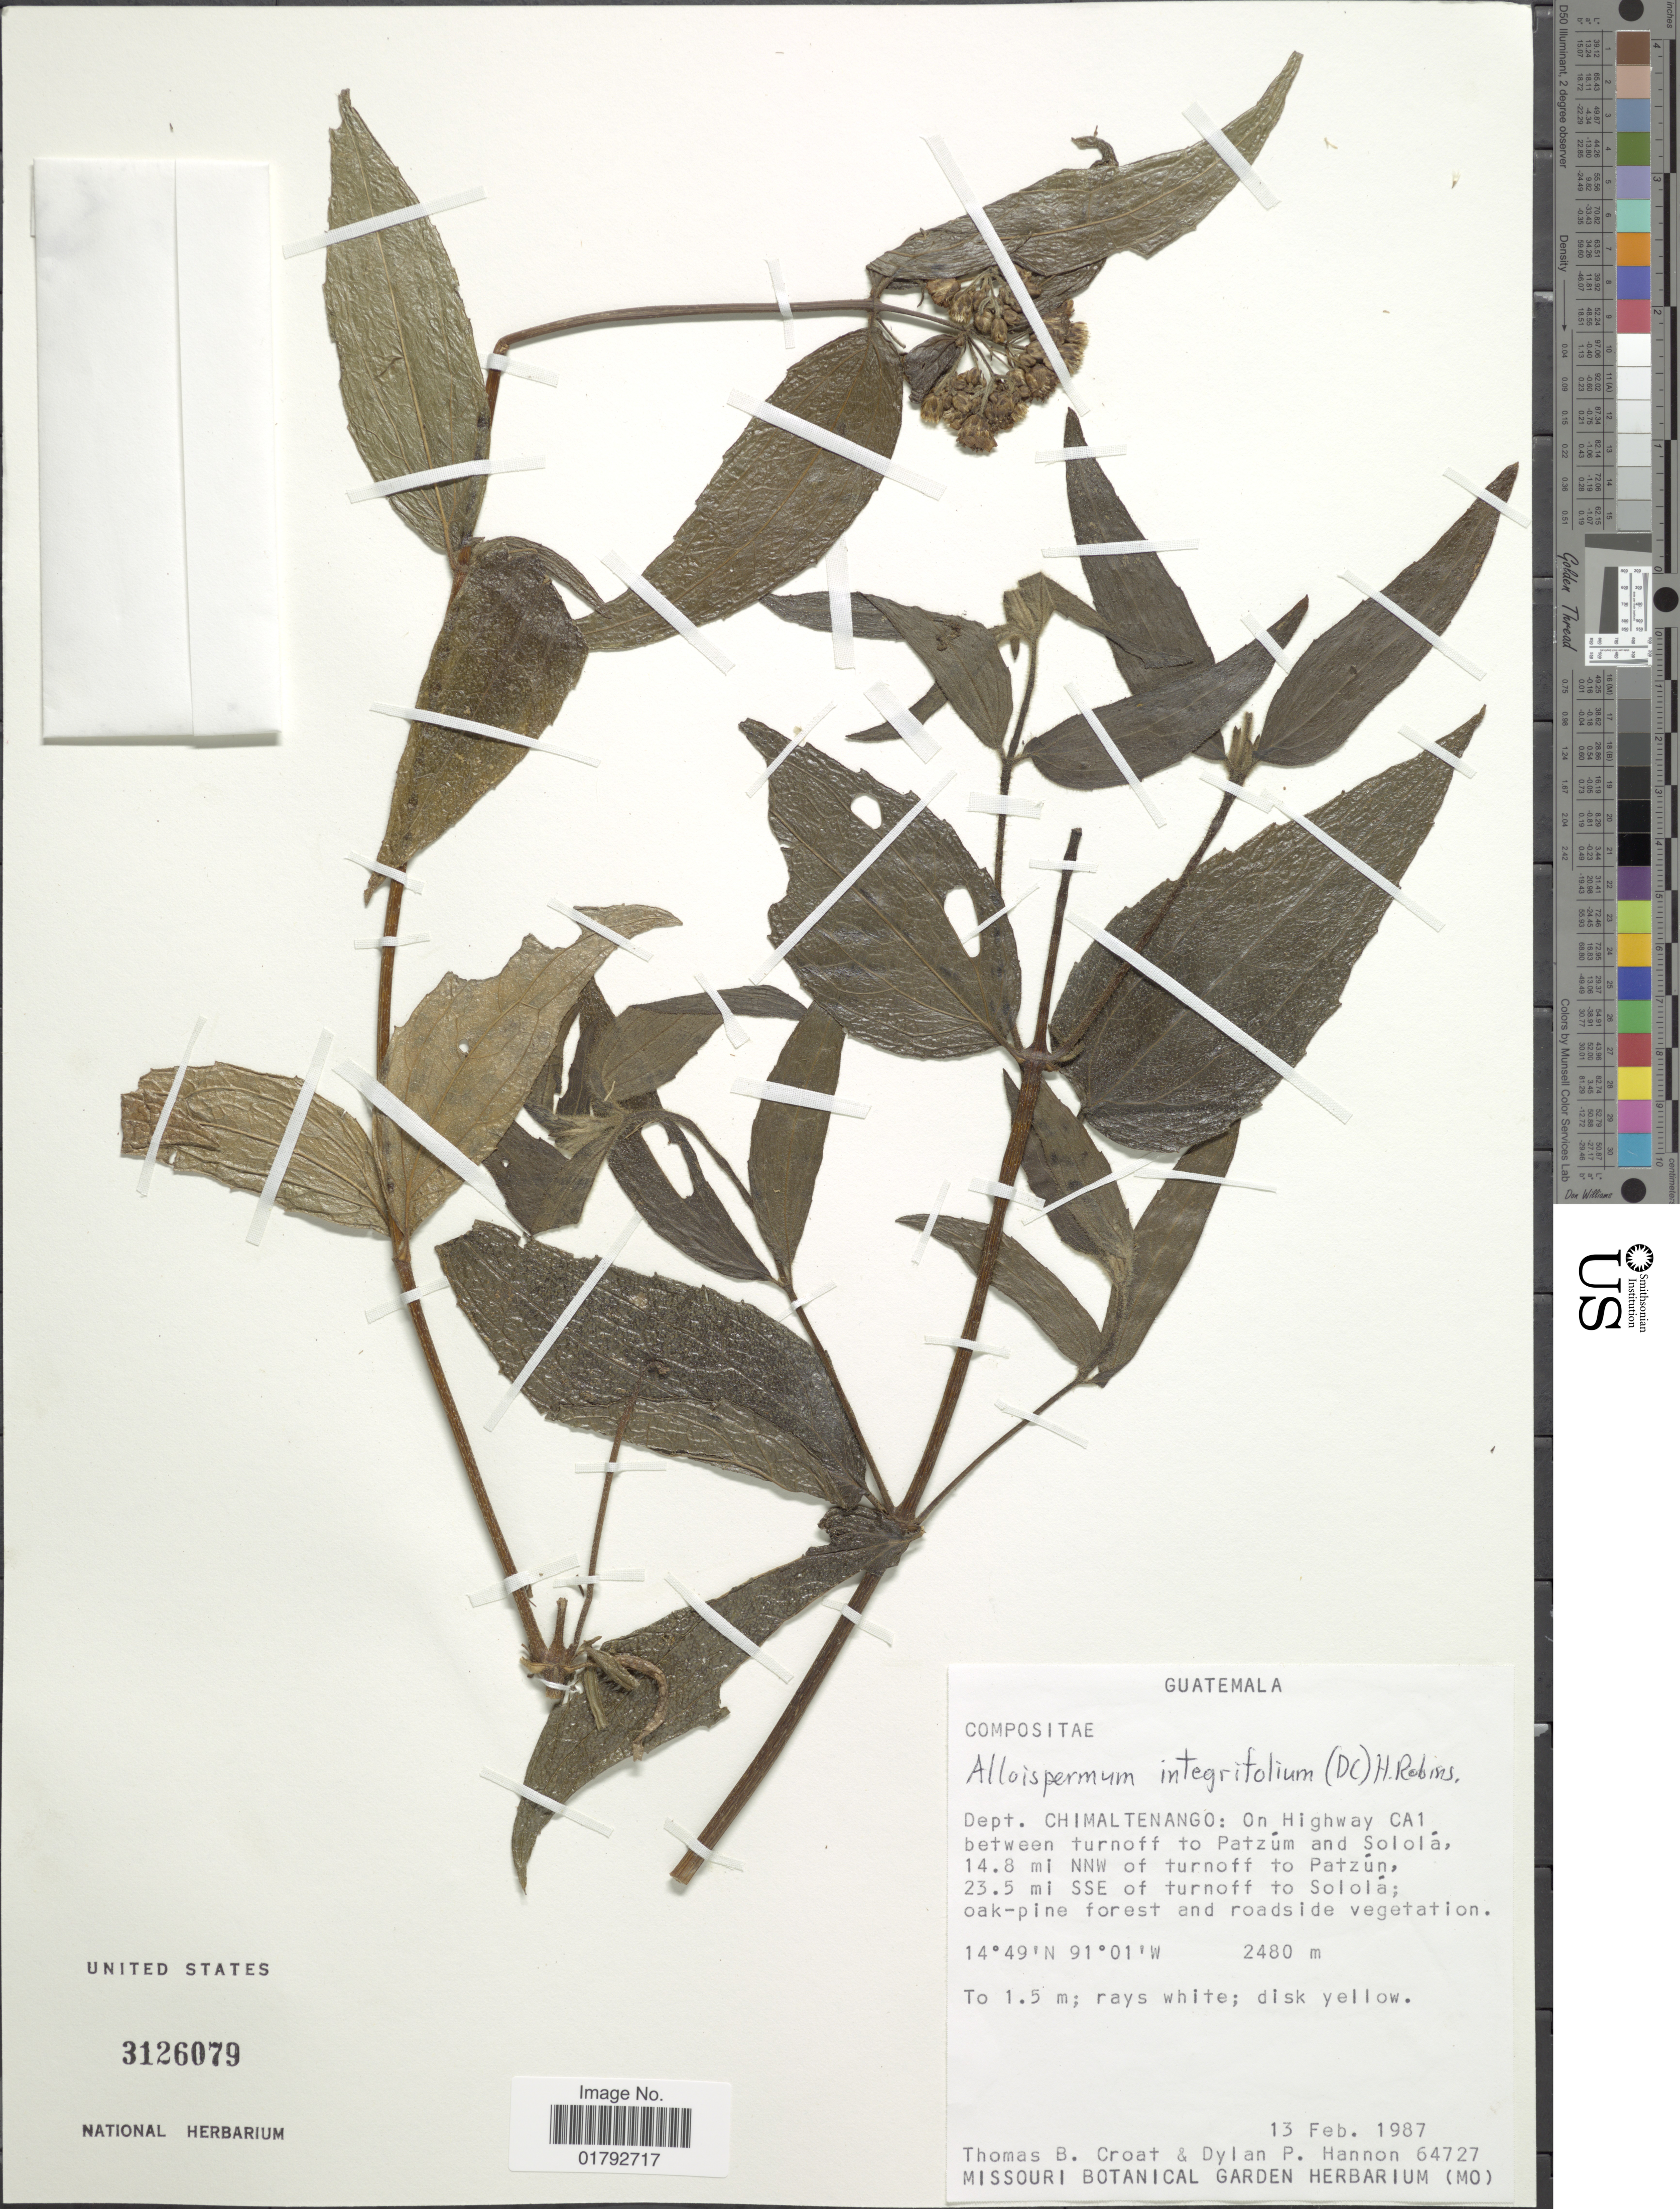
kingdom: Plantae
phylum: Tracheophyta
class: Magnoliopsida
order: Asterales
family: Asteraceae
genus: Alloispermum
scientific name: Alloispermum integrifolium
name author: (DC.) H. Rob.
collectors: T. B. Croat & D. Hannon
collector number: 64727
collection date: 1987-02-13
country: Guatemala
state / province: Chimaltenango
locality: Dept. Chimaltenango: On highway CA1 between turnoff to Patzum and Solola. 14.8 mi NNW of turnoff to Patzun. 23.5 mi SSE of turnoff to Solola.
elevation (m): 2480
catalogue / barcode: US 3126079